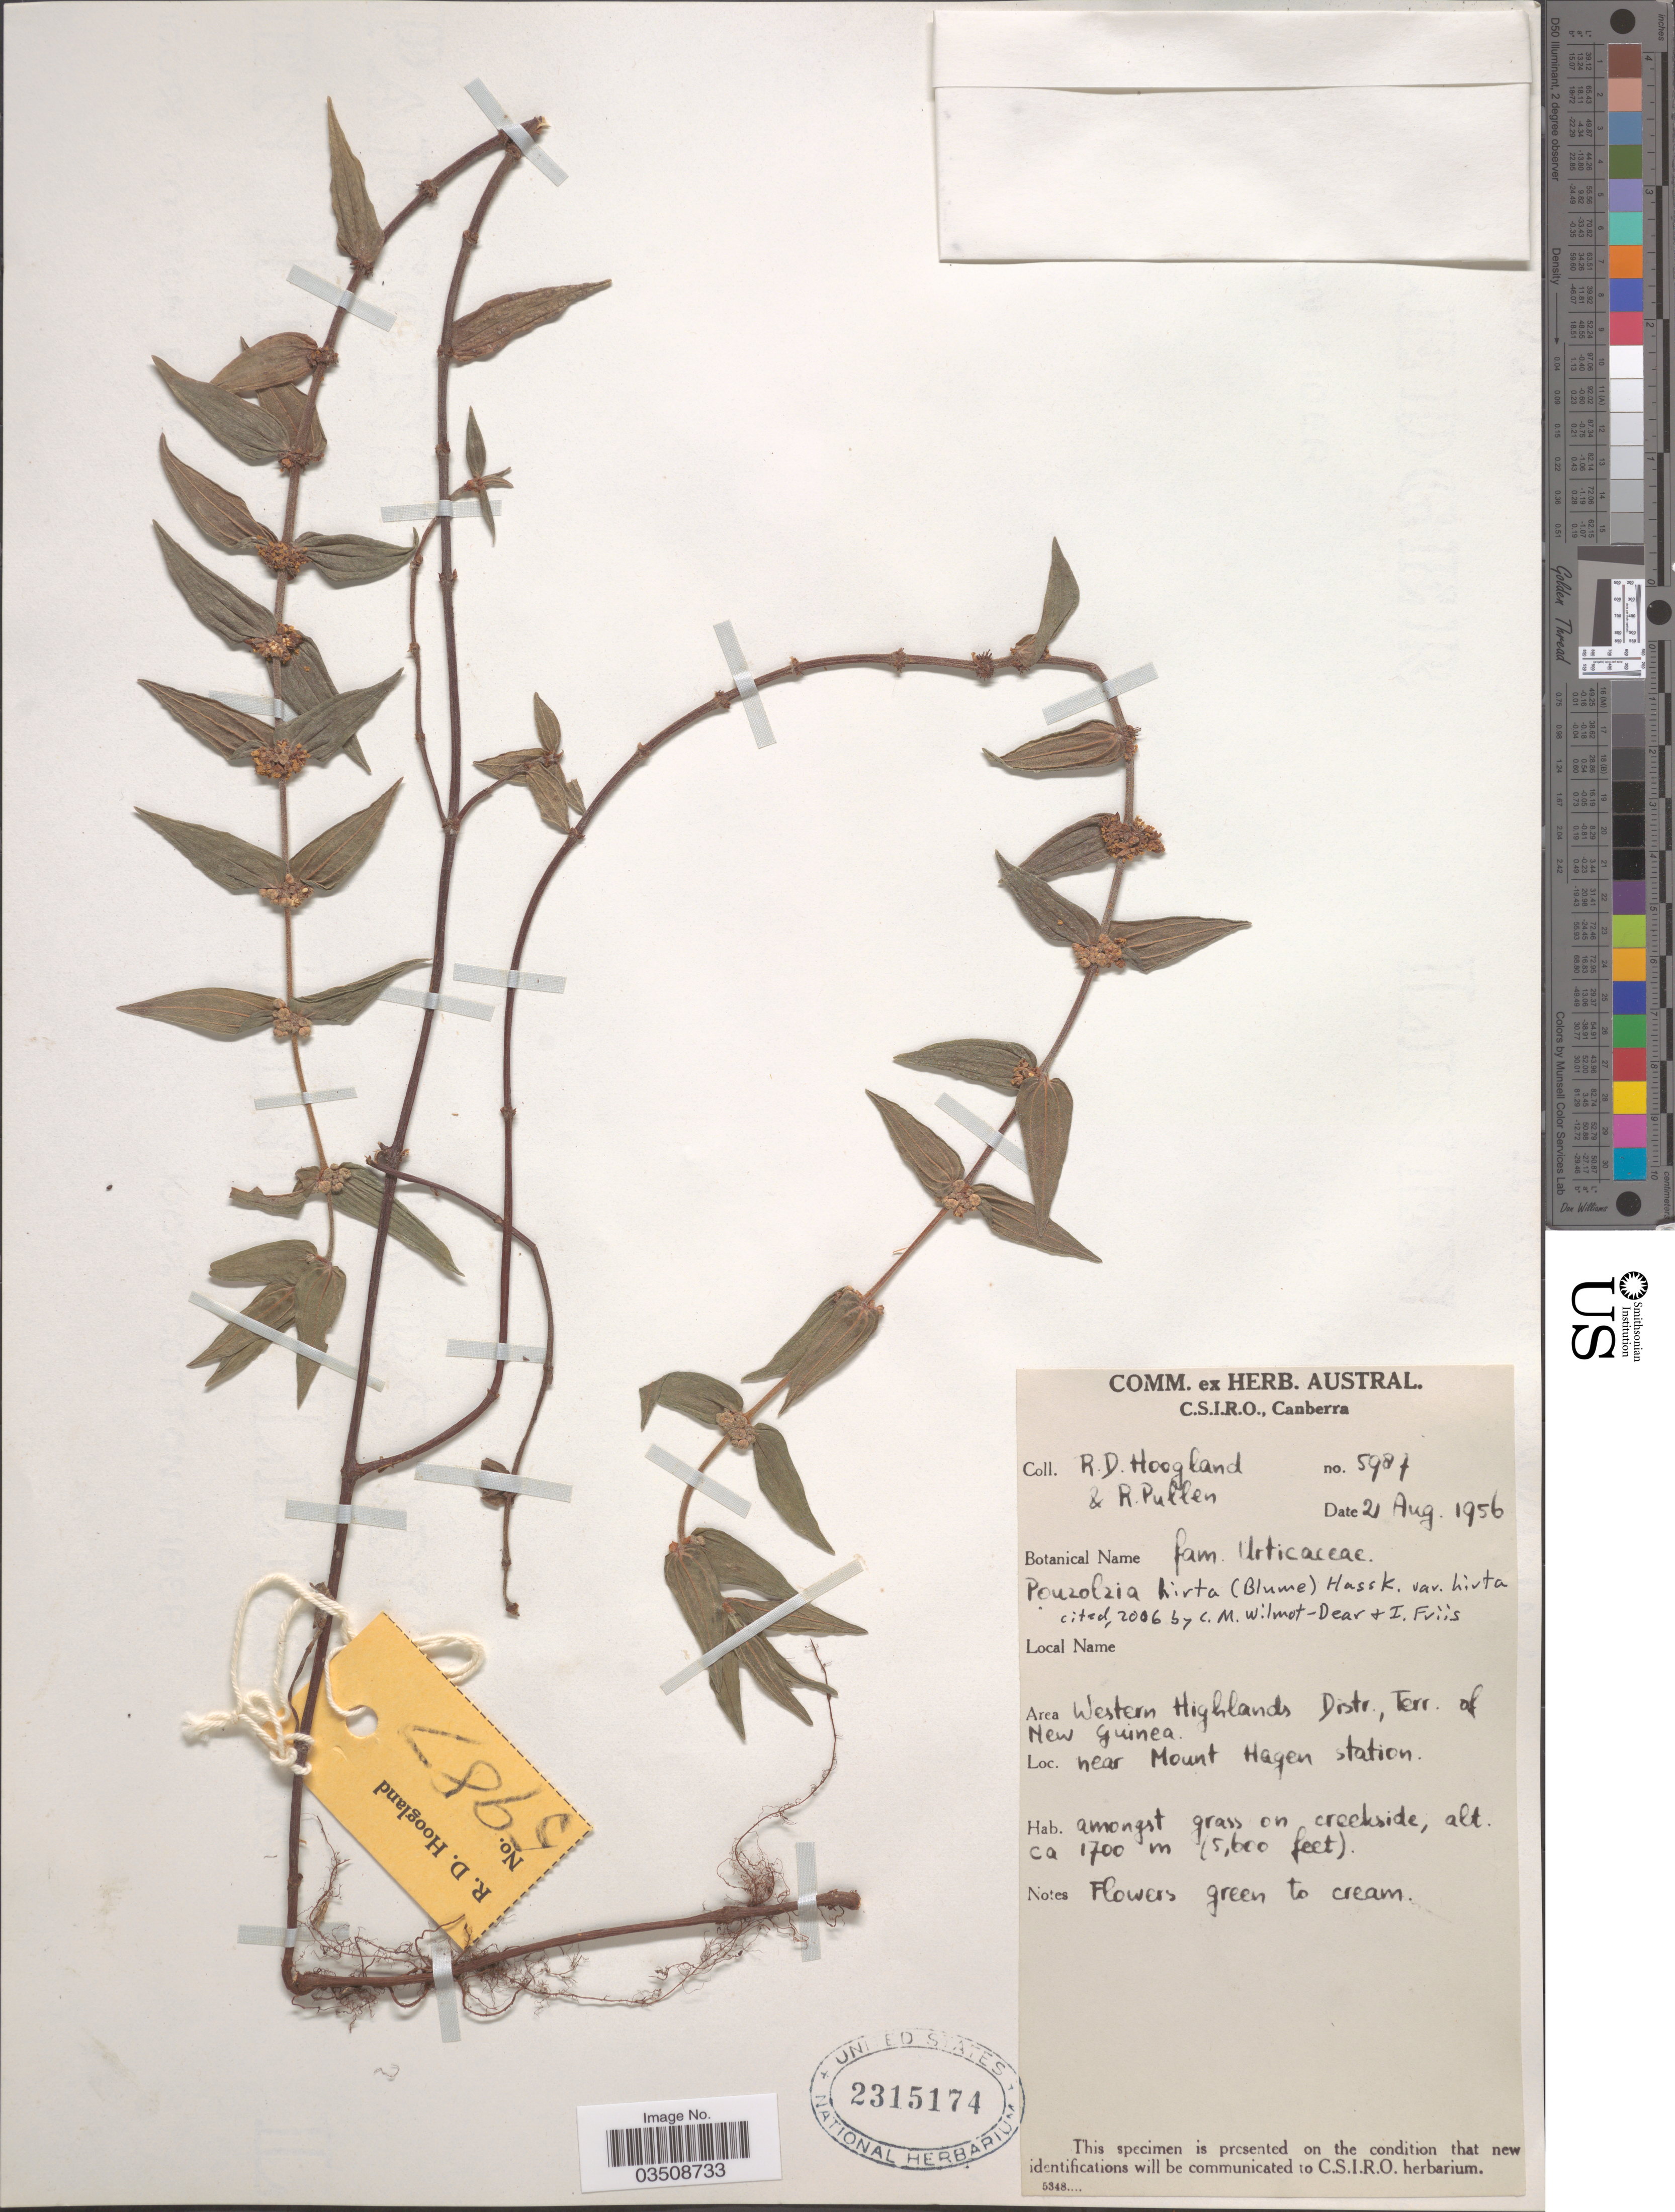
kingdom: Plantae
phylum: Tracheophyta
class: Magnoliopsida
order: Rosales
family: Urticaceae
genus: Gonostegia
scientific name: Gonostegia triandra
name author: (Blume) Miq.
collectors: R. D. Hoogland & R. Pullen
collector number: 5987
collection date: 1956-08-02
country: Papua New Guinea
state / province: Western Highlands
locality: Area: Western Highlands Distr., Terr. of New Guinea. Near Mount Hagen station.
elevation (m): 1700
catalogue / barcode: US 2315174